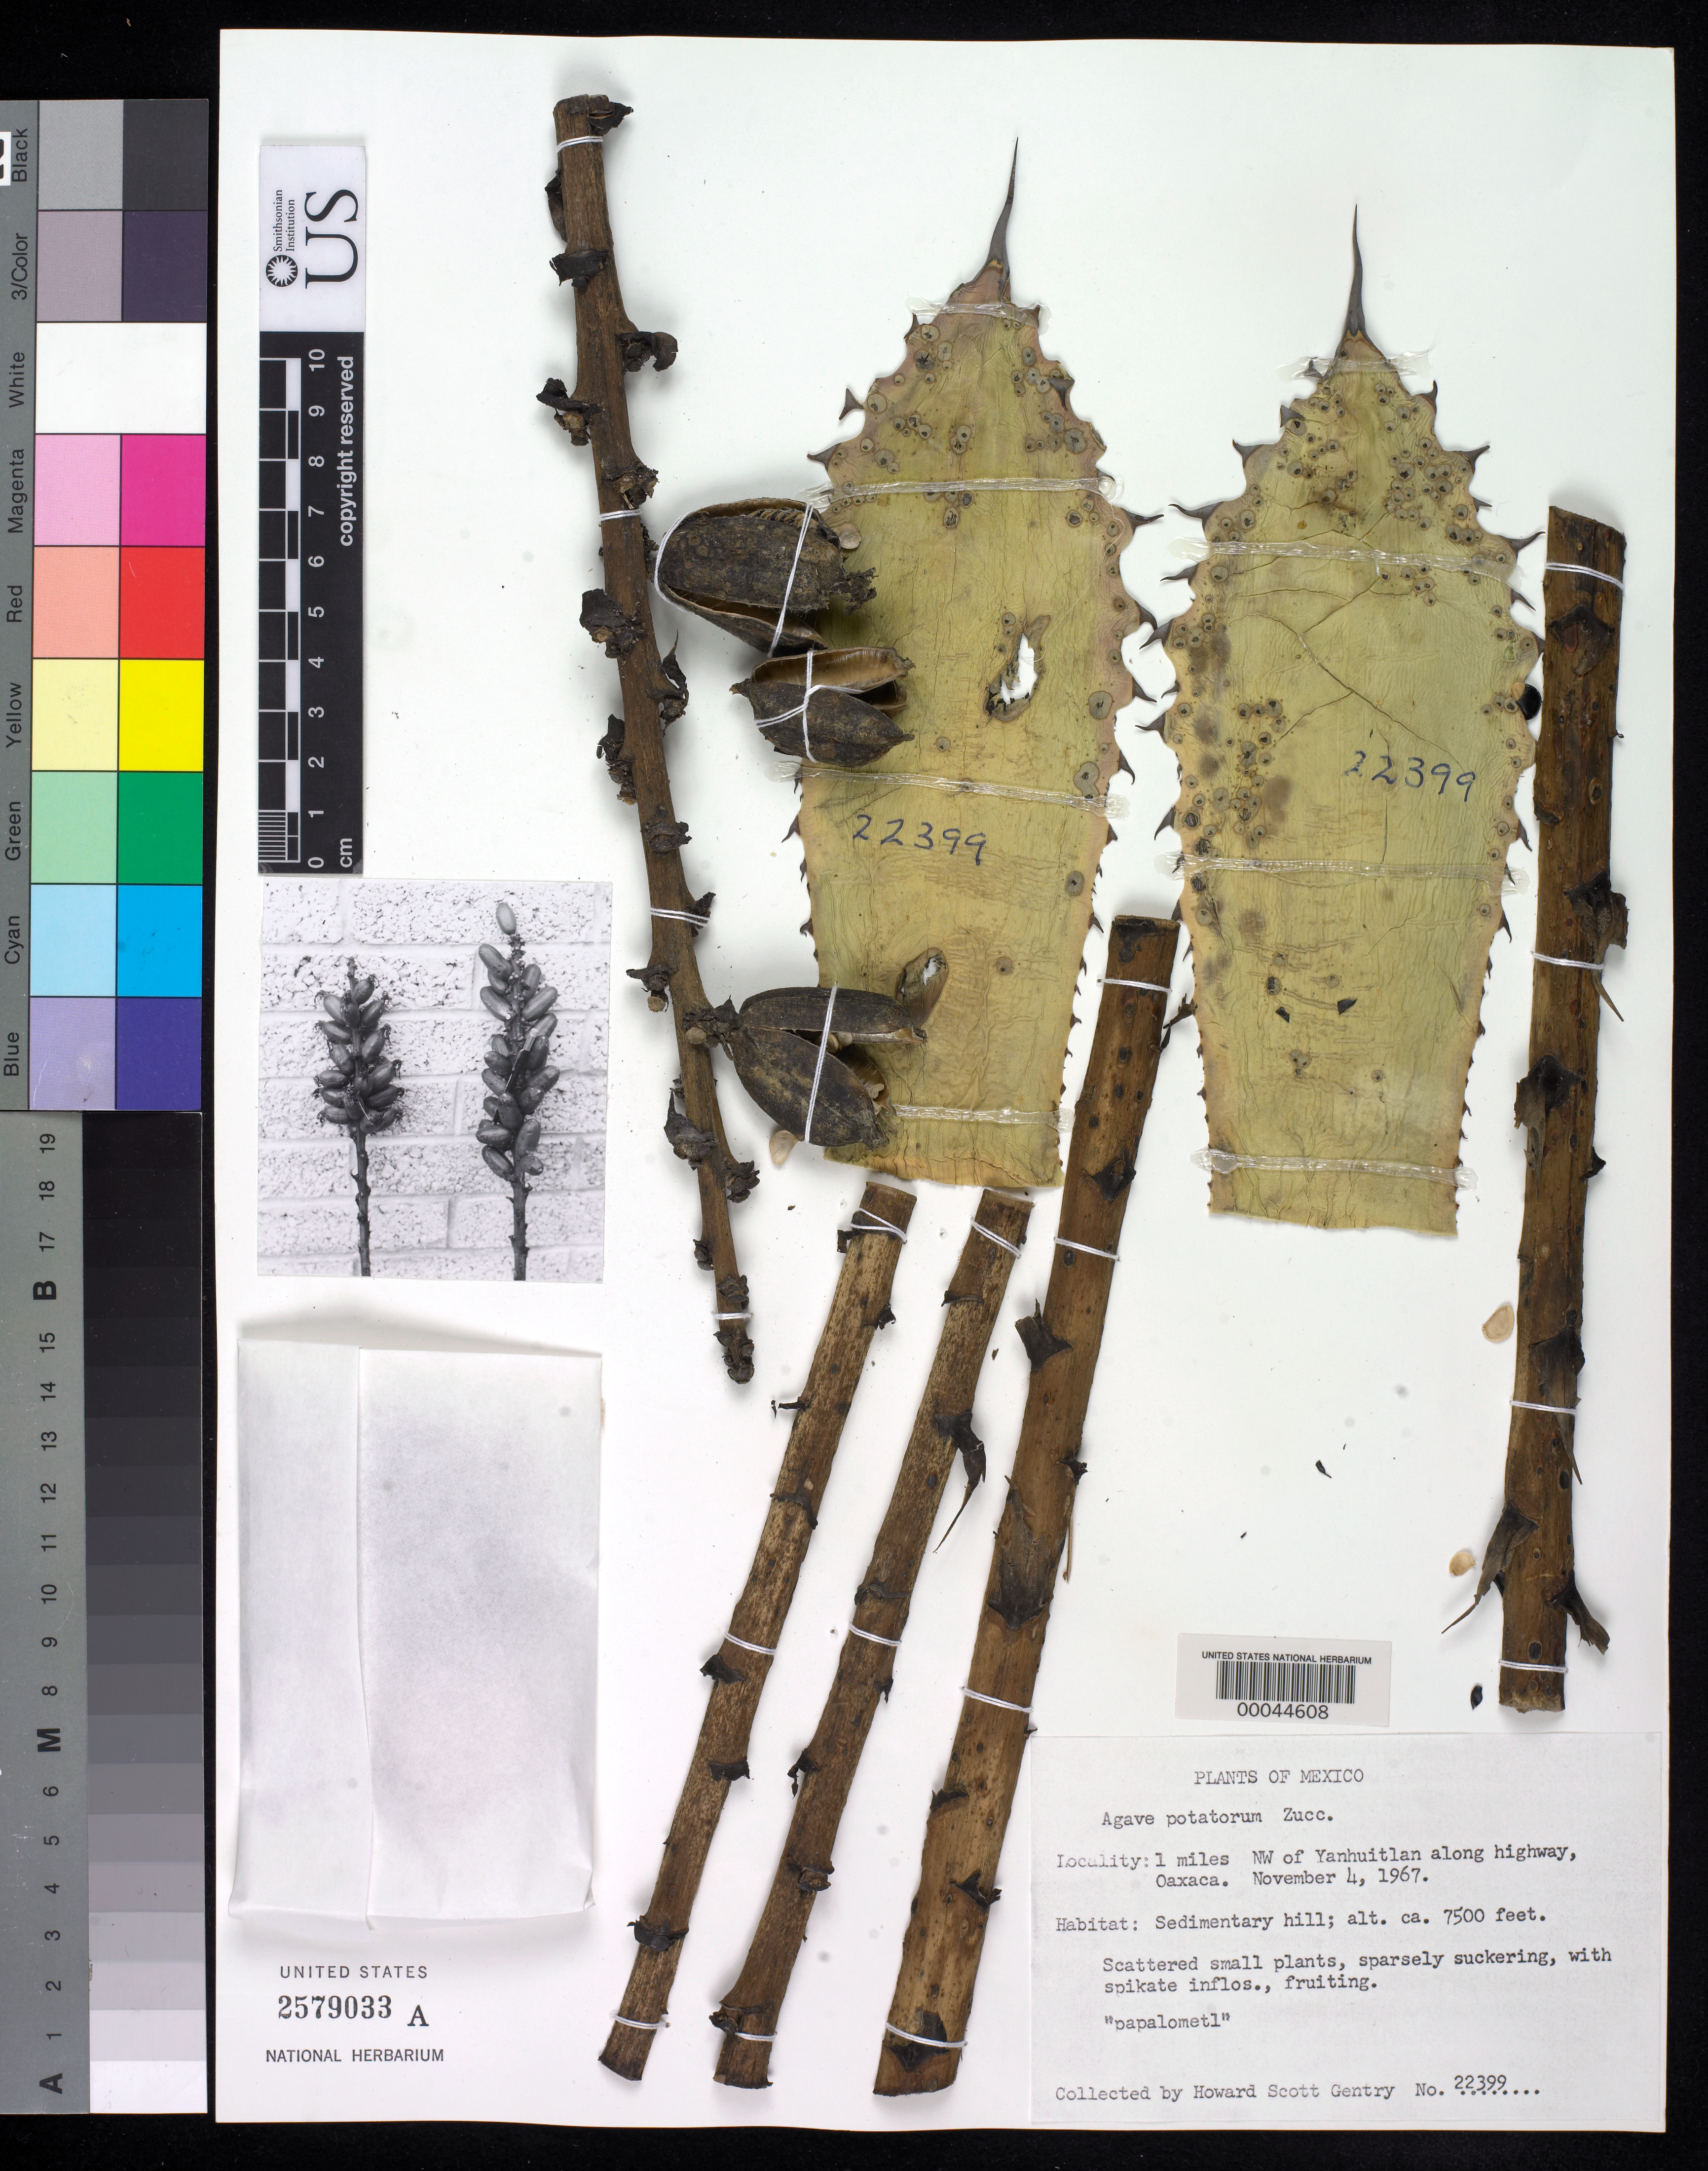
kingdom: Plantae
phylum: Tracheophyta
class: Liliopsida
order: Asparagales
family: Asparagaceae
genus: Agave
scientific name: Agave potatorum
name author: Zucc.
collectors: H. S. Gentry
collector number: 22399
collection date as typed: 04 Nov 1967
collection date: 1967-11-04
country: Mexico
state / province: Oaxaca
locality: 1 mi NW of Yanhuitlan along highway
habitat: Sedimentary hill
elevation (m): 2286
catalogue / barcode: US 2579033A